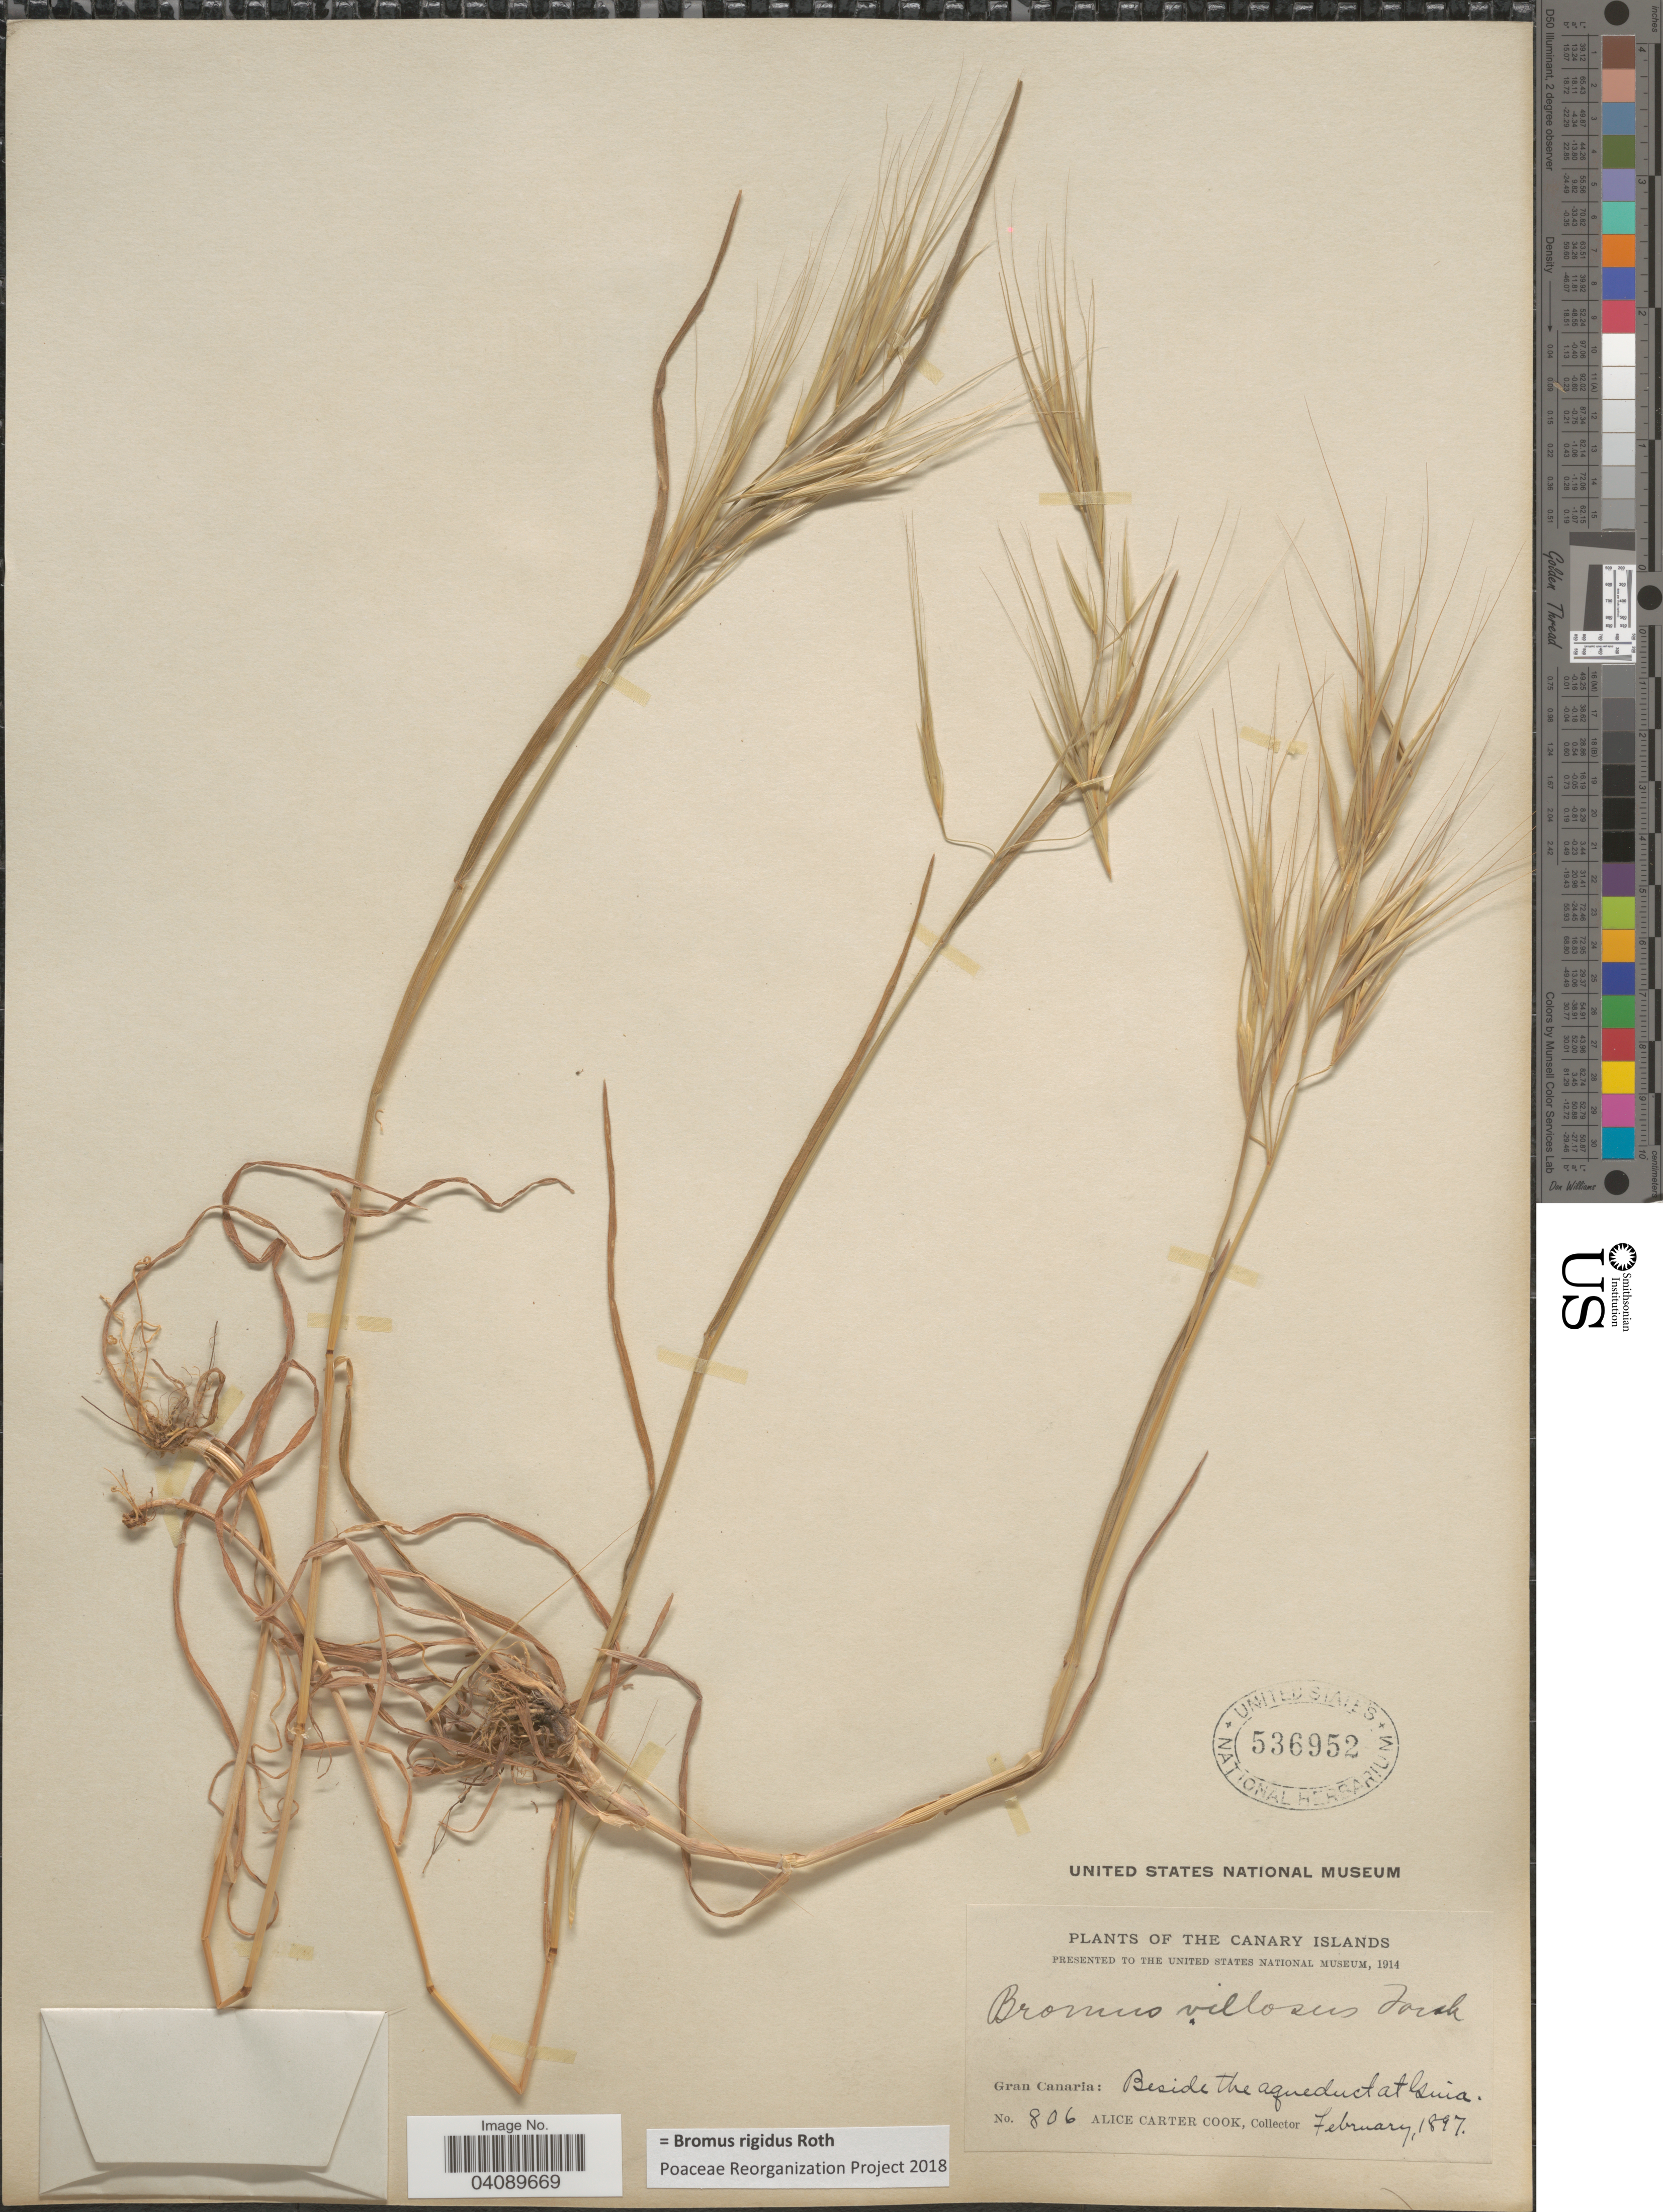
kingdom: Plantae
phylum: Tracheophyta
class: Liliopsida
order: Poales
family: Poaceae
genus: Bromus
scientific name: Bromus rigidus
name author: Roth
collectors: Alice C. Cook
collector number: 806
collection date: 1897-02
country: Spain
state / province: Canarias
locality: Canary Islands. Gran Canaria: Beside the aqueduct at Guia.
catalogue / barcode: US 536952